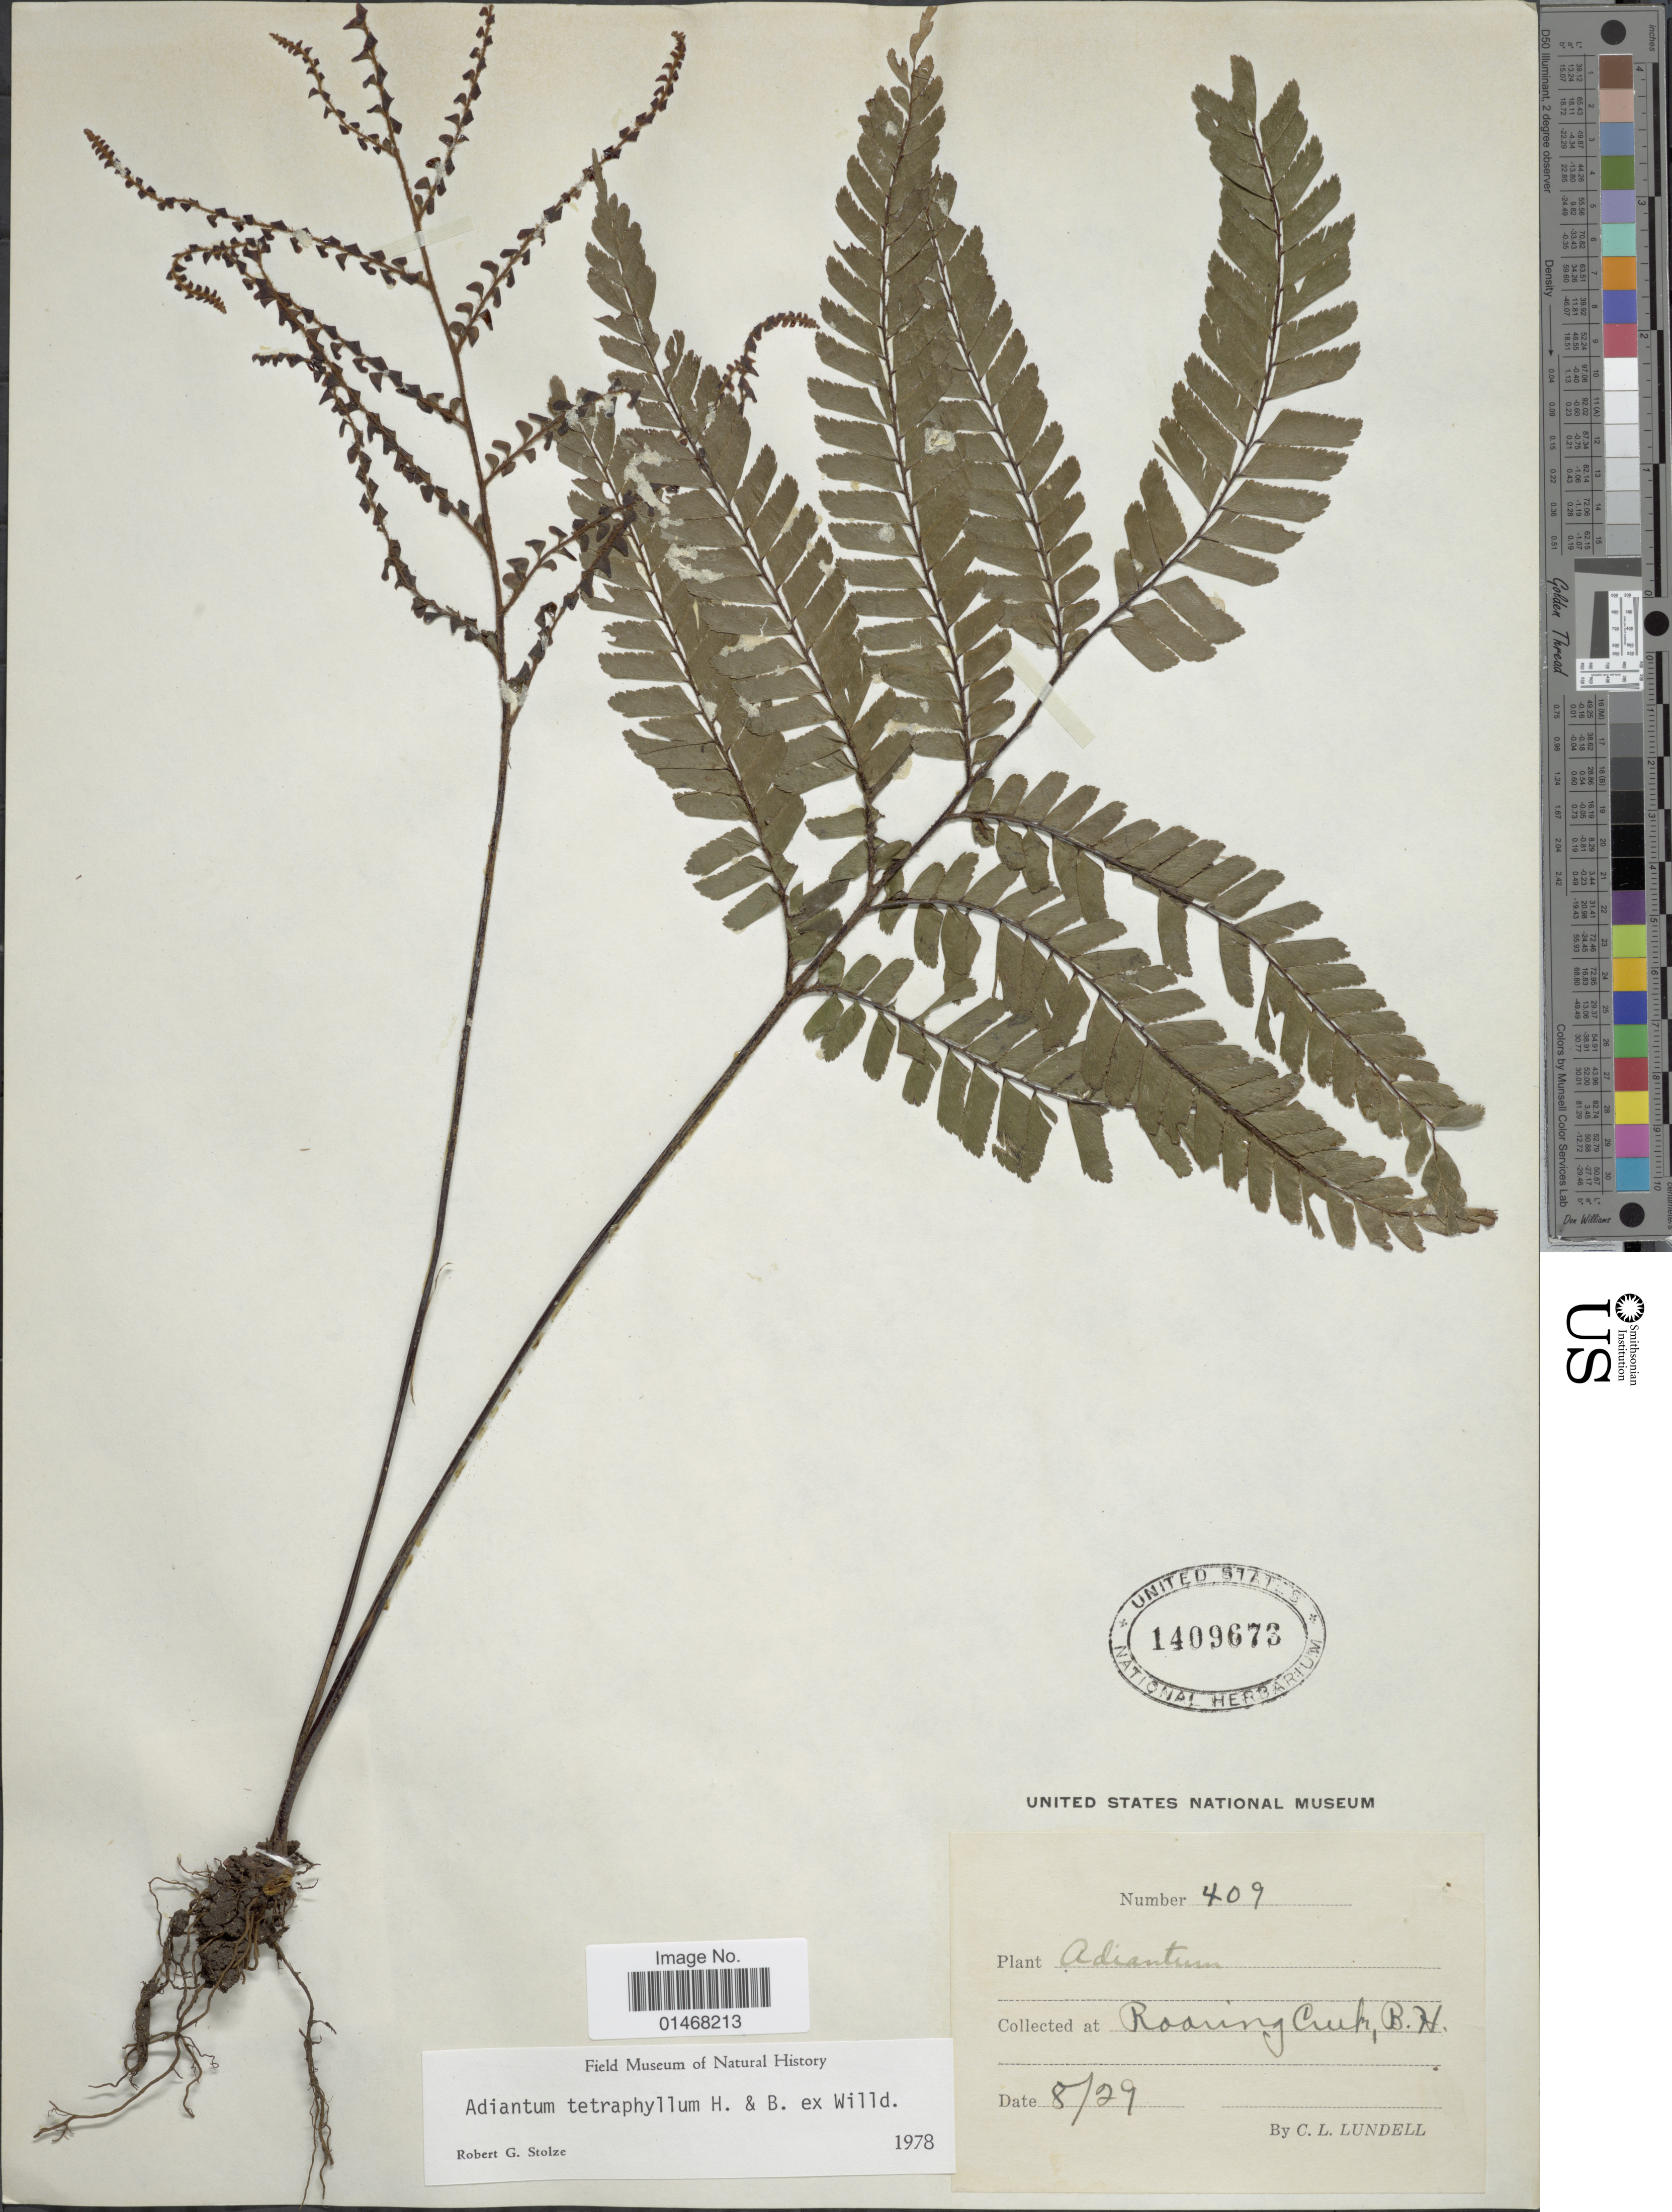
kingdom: Plantae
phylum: Tracheophyta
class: Polypodiopsida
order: Polypodiales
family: Pteridaceae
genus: Adiantum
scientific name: Adiantum tetraphyllum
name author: Humb. & Bonpl. ex Willd.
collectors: C. L. Lundell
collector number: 409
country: Belize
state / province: Cayo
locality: Roaring Creek, B.H.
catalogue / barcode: US 1409673